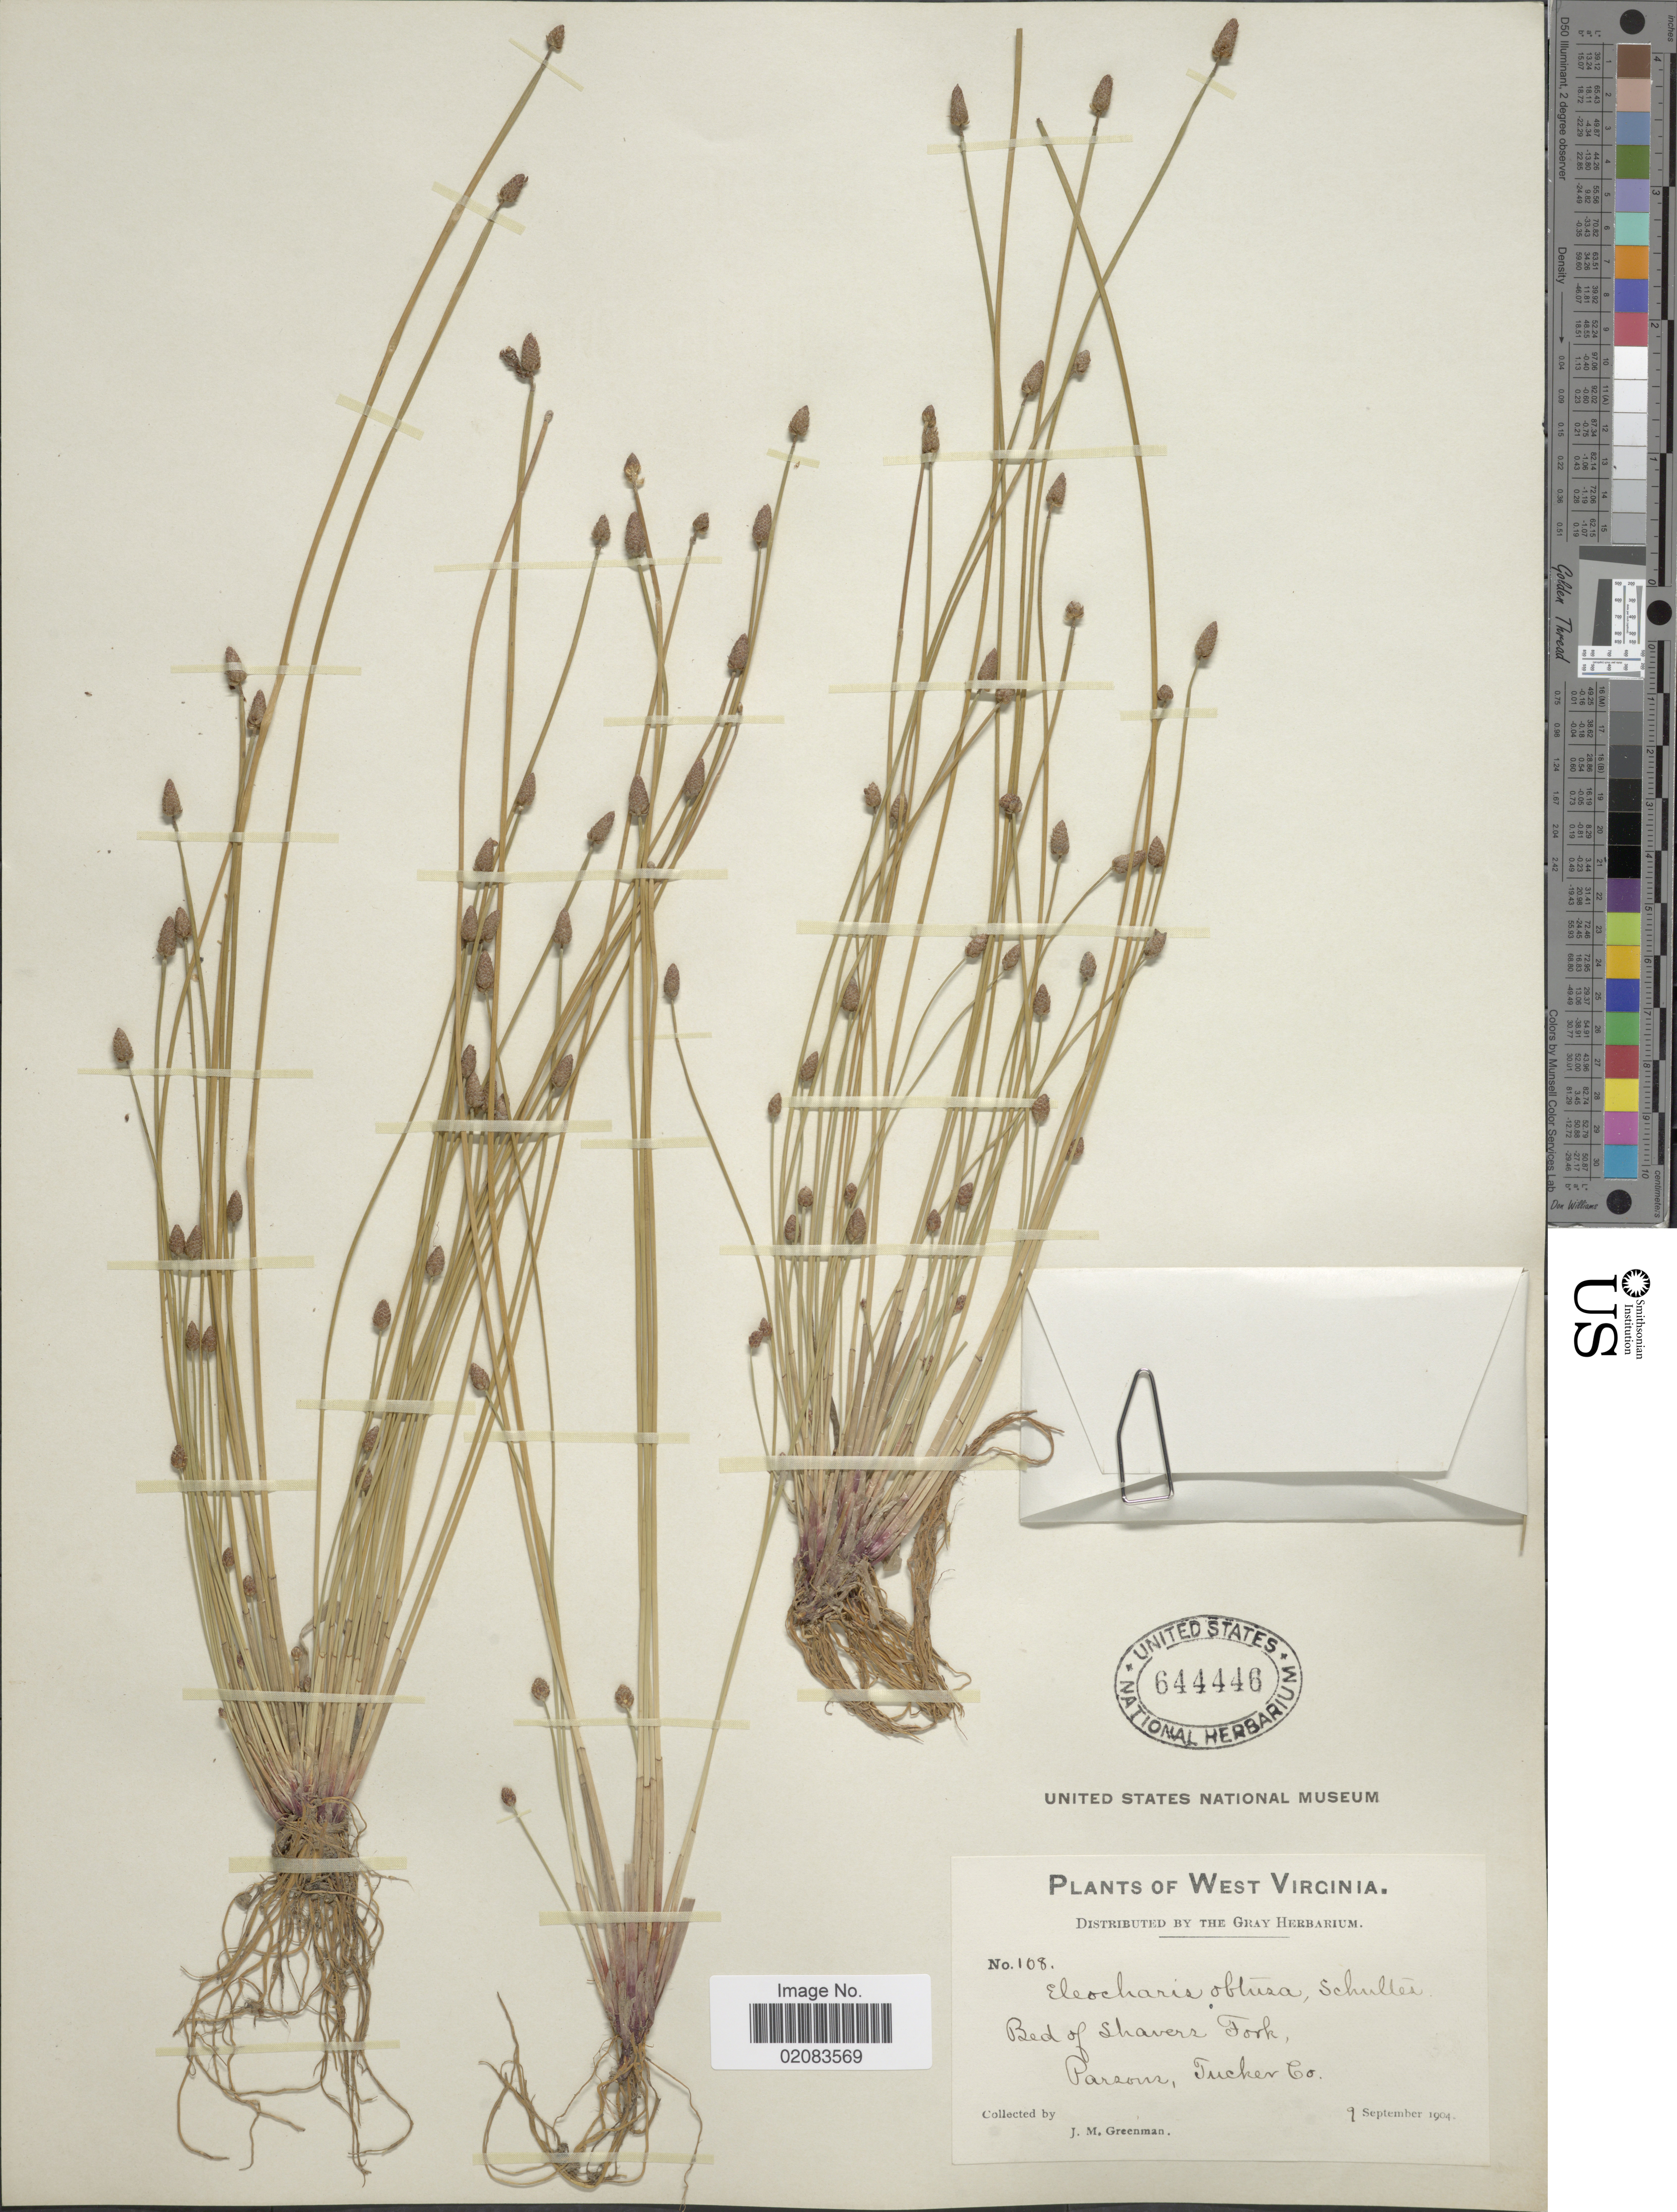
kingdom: Plantae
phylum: Tracheophyta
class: Liliopsida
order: Poales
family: Cyperaceae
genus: Eleocharis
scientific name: Eleocharis obtusa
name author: (Willd.) Schult.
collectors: J. M. Greenman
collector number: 108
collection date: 1904-09-09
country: United States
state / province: West Virginia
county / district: Tucker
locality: Bed of shavers Fork, Parsous, Tucker Co.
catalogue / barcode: US 644446